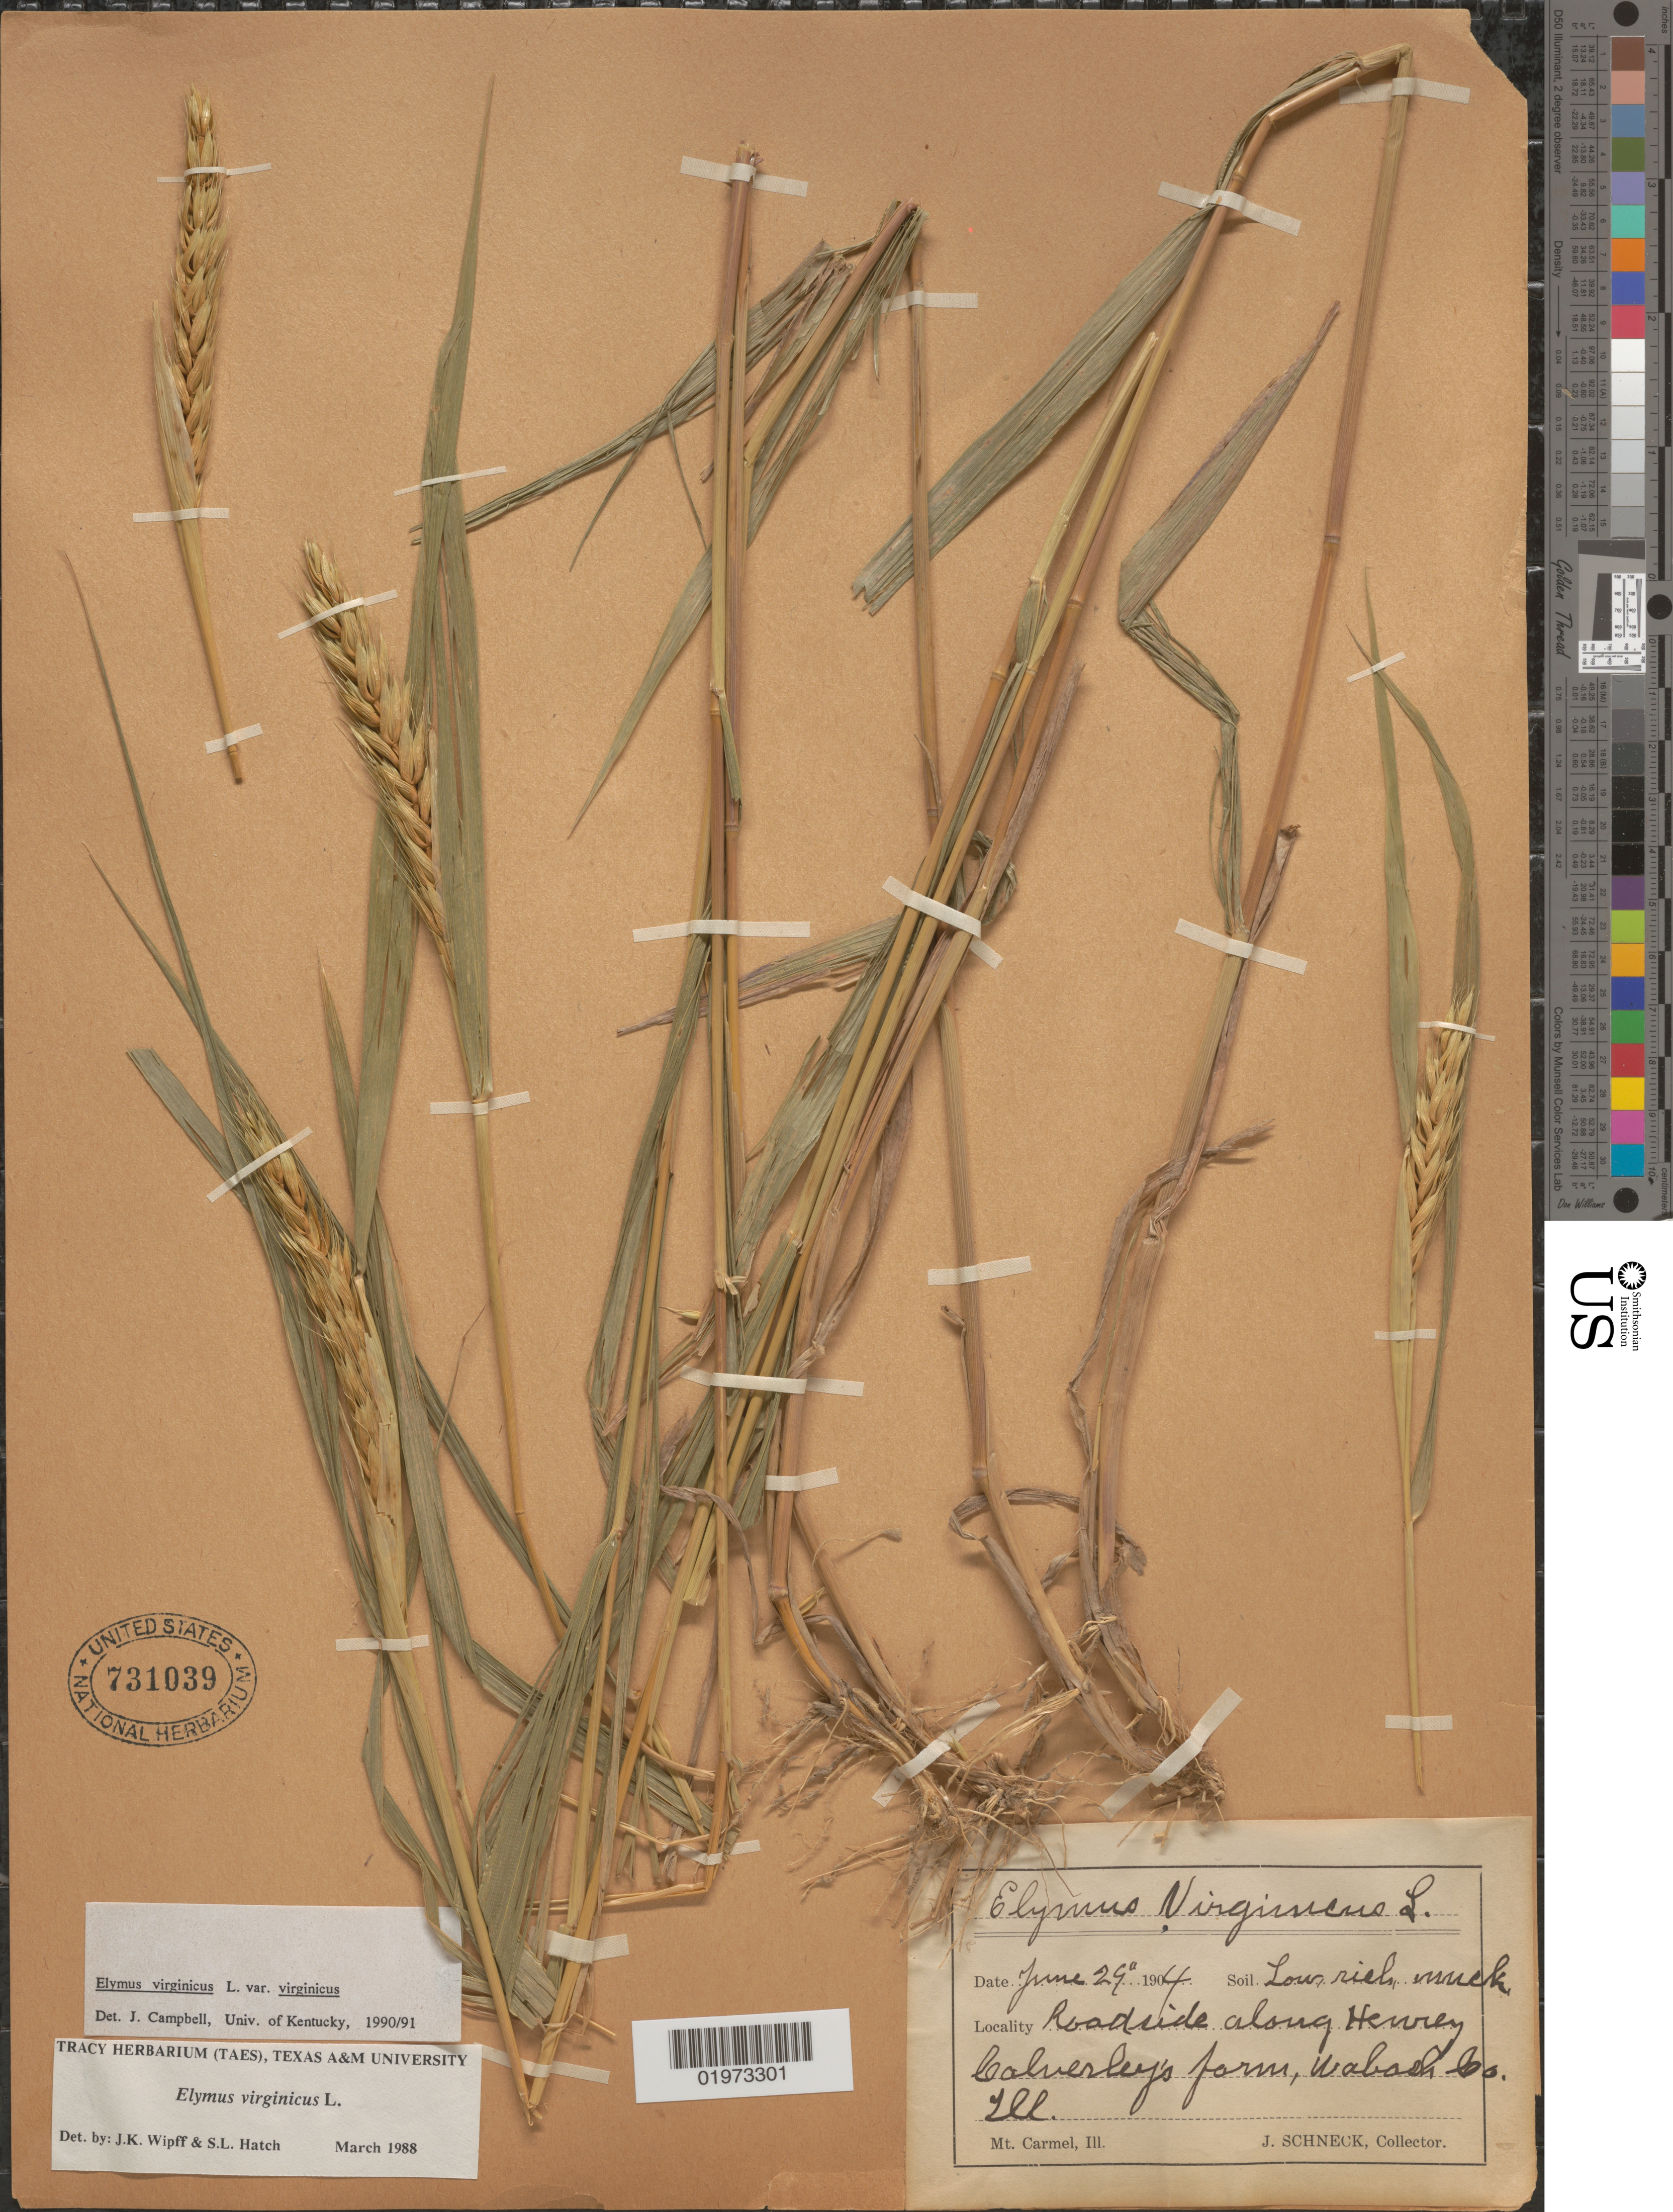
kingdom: Plantae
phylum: Tracheophyta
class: Liliopsida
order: Poales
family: Poaceae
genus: Elymus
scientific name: Elymus virginicus var. virginicus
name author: L.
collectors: J. Schneck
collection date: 1904-06-29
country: United States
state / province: Illinois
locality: Roadside along Henrey Calverley's farm, Wabash Co. Mt. Carmell.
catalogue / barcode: US 731039